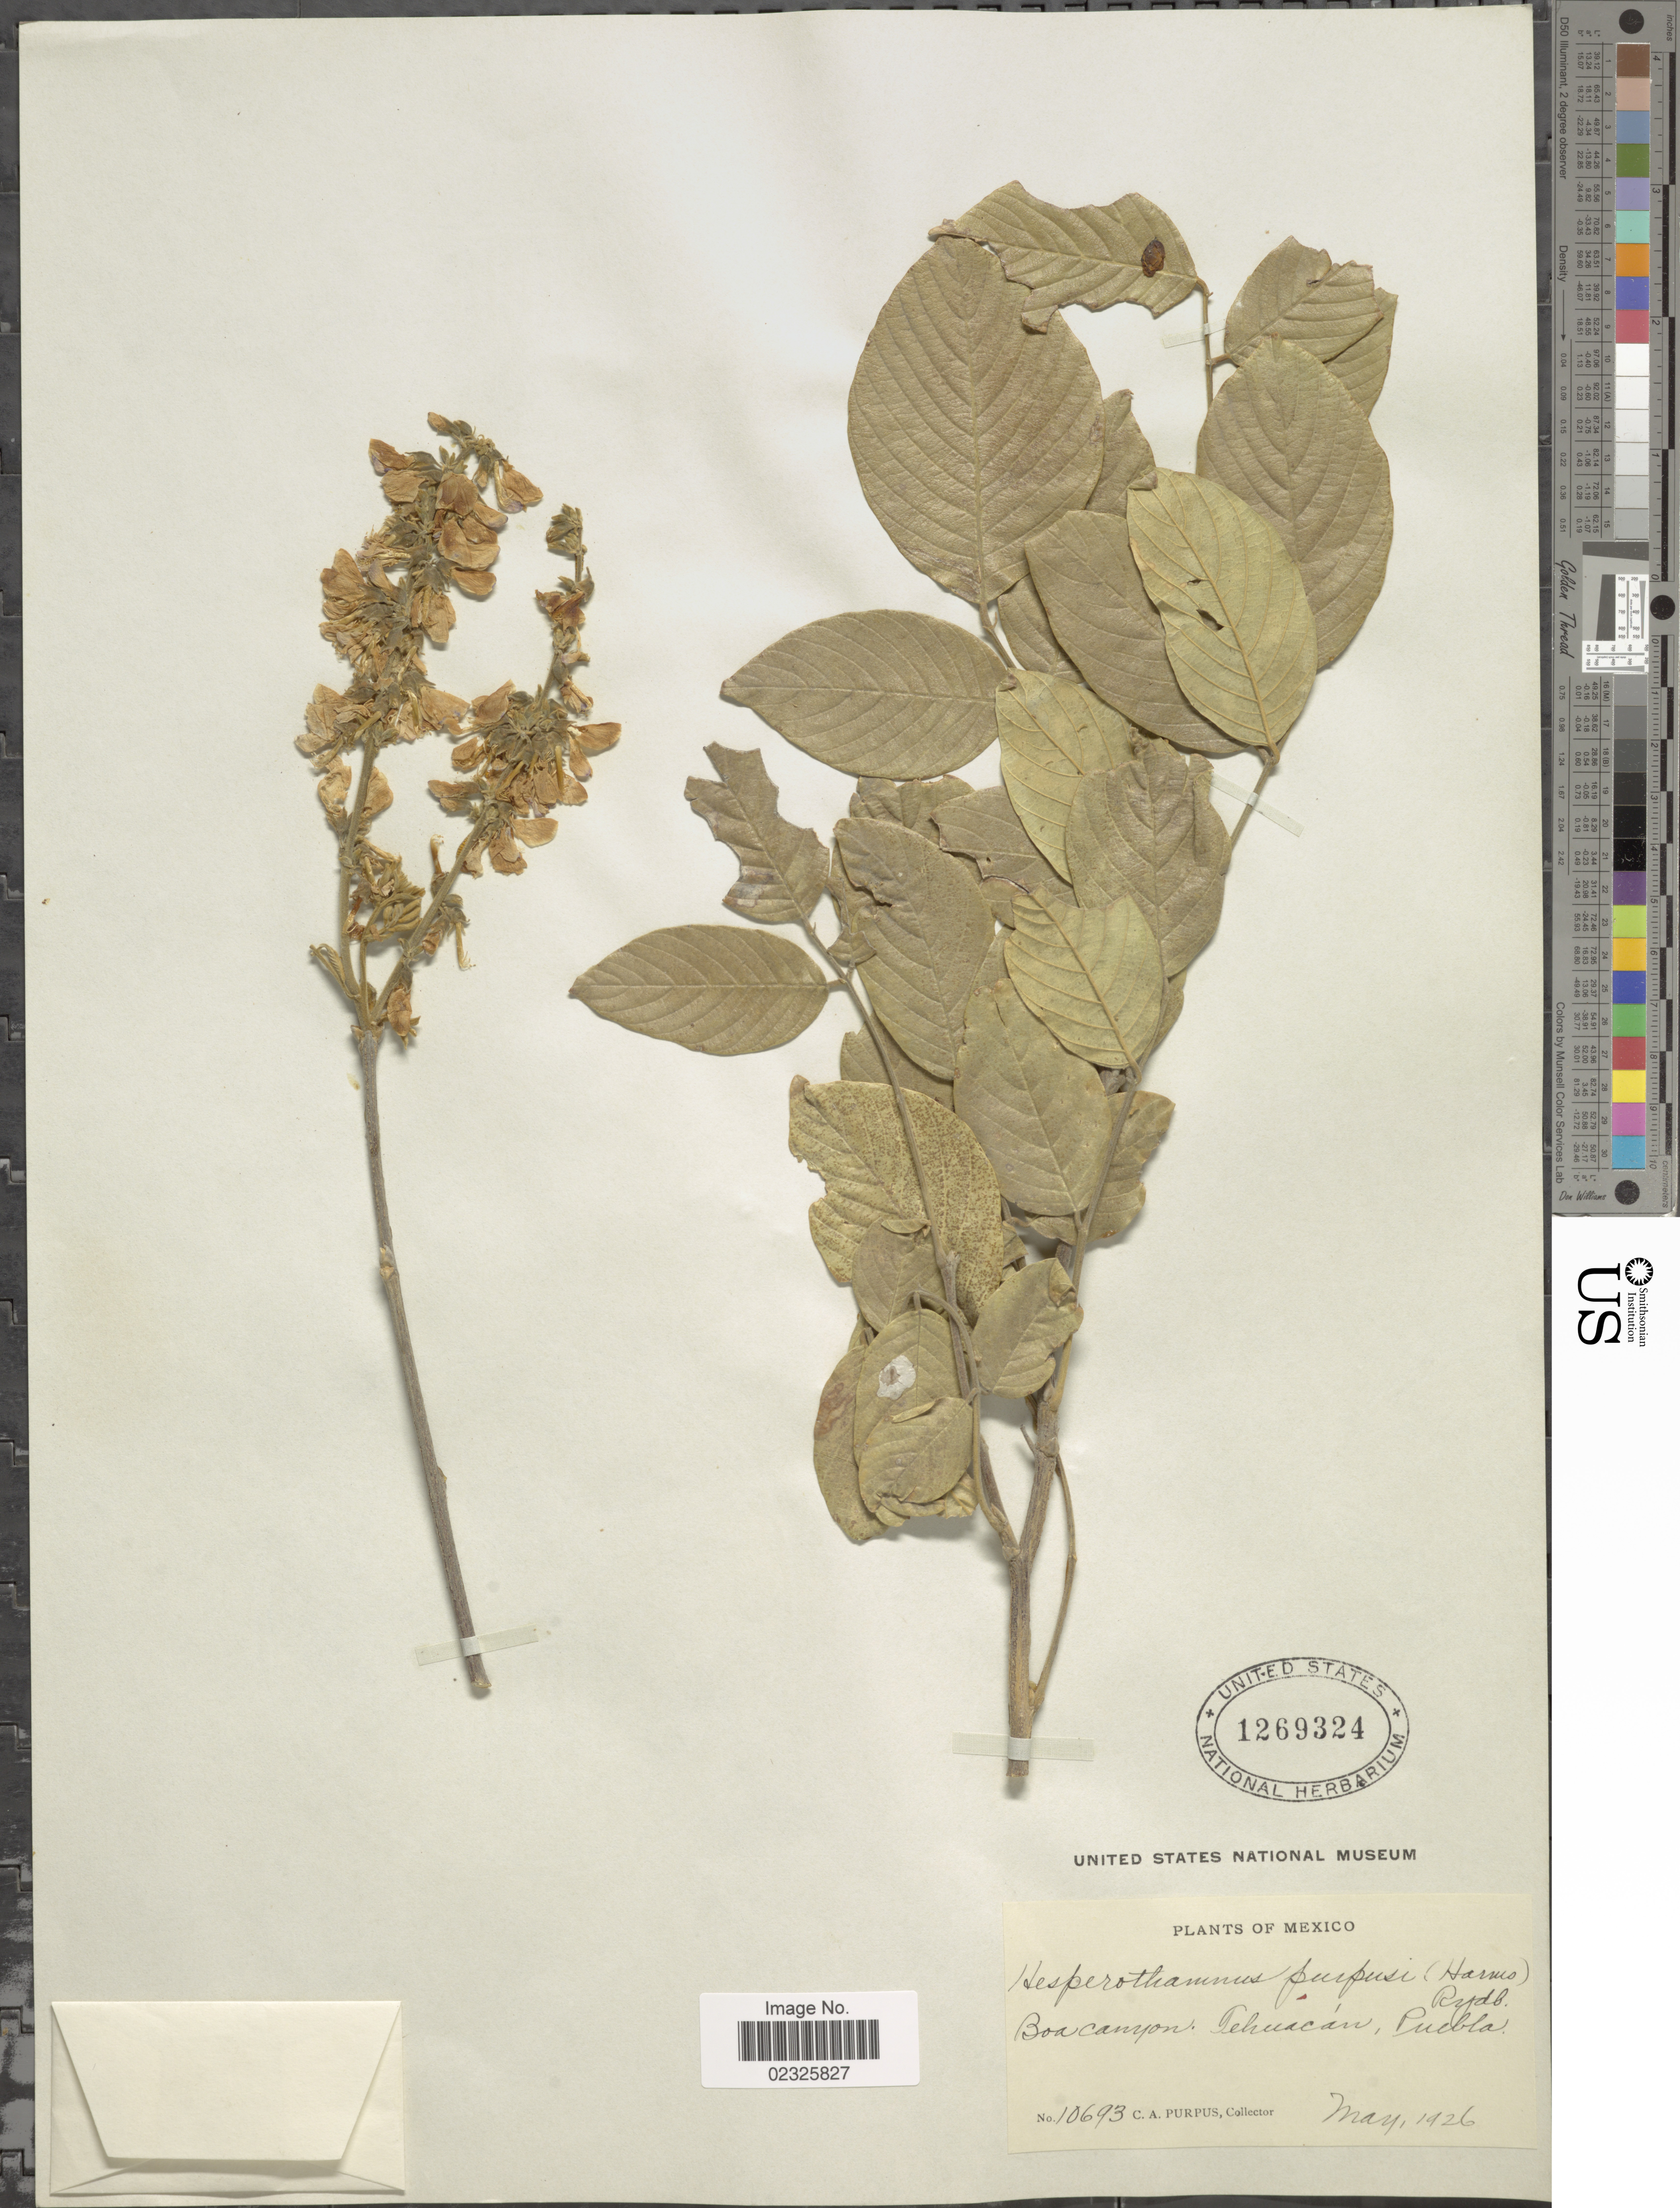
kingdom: Plantae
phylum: Tracheophyta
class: Magnoliopsida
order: Fabales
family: Fabaceae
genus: Hesperothamnus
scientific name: Hesperothamnus purpusii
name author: (Harms) Harms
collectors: C. A. Purpus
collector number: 10693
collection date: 1926-04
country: Mexico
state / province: Puebla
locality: Boa canyon, Tehuacan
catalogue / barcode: US 1269324